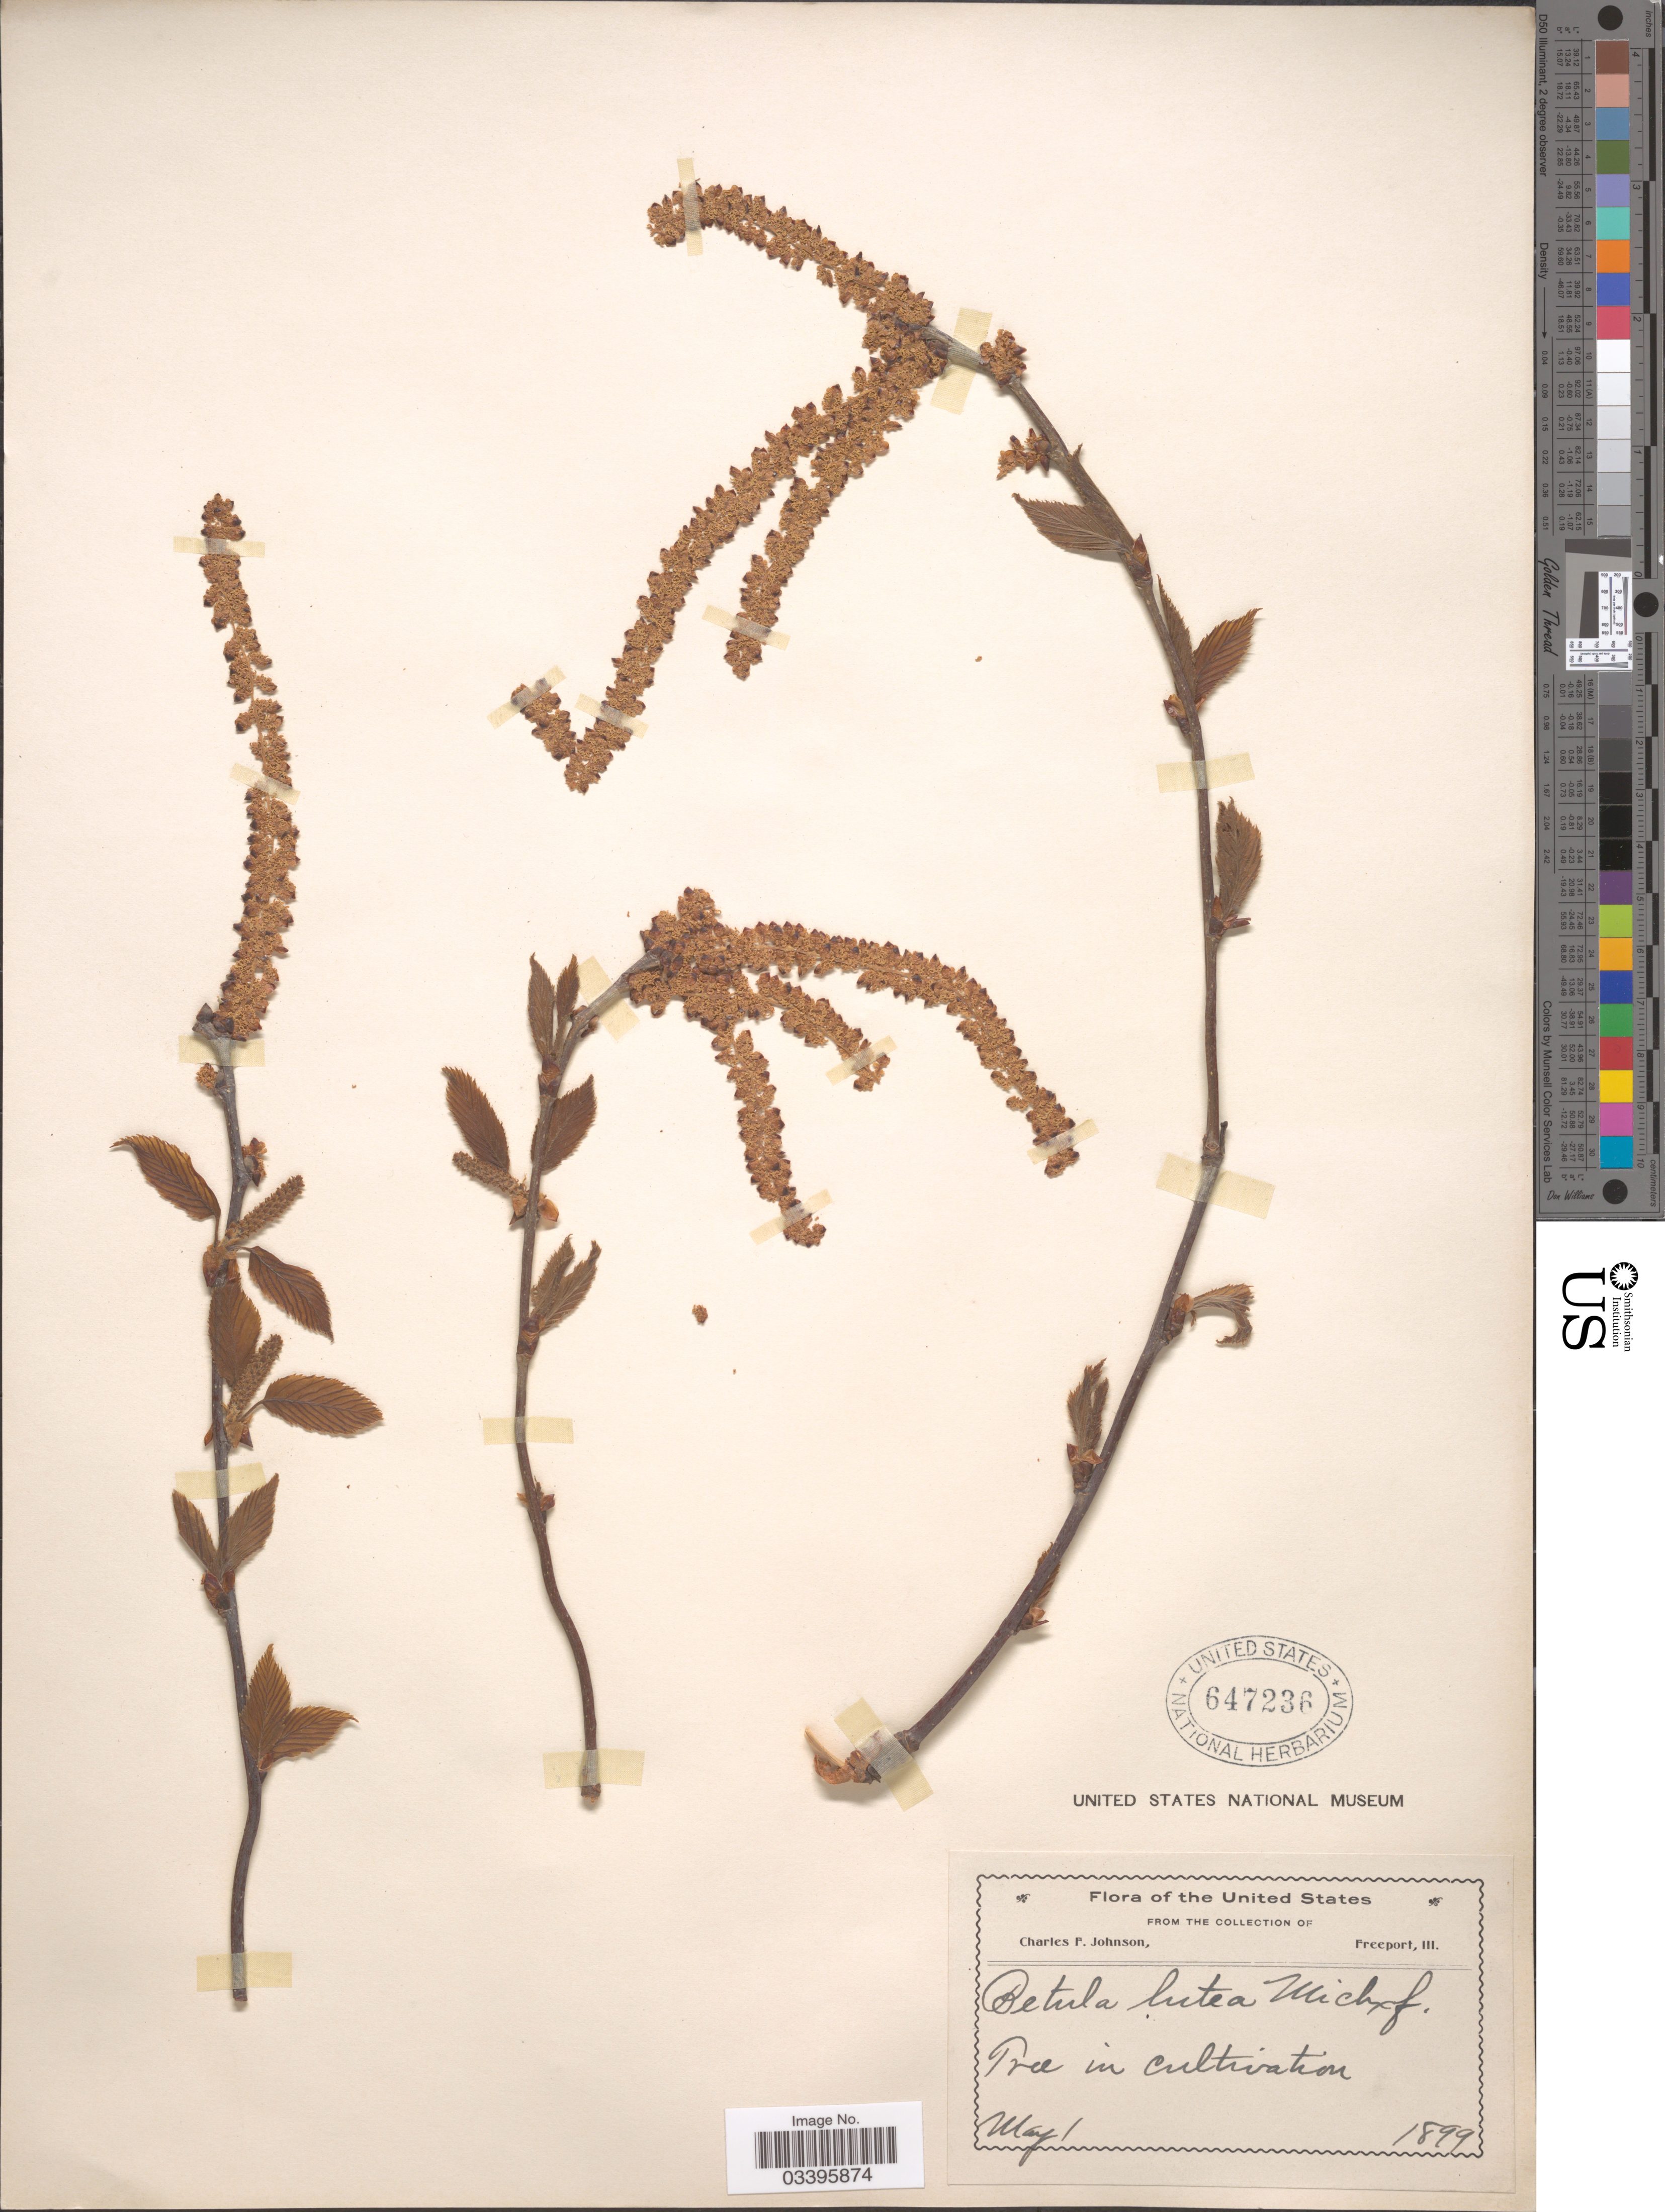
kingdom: Plantae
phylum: Tracheophyta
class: Magnoliopsida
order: Fagales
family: Betulaceae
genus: Betula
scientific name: Betula lutea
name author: F. Michx.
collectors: C. F. Johnson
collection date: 1899-05-01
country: United States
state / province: Illinois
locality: Freeport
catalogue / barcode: US 647236